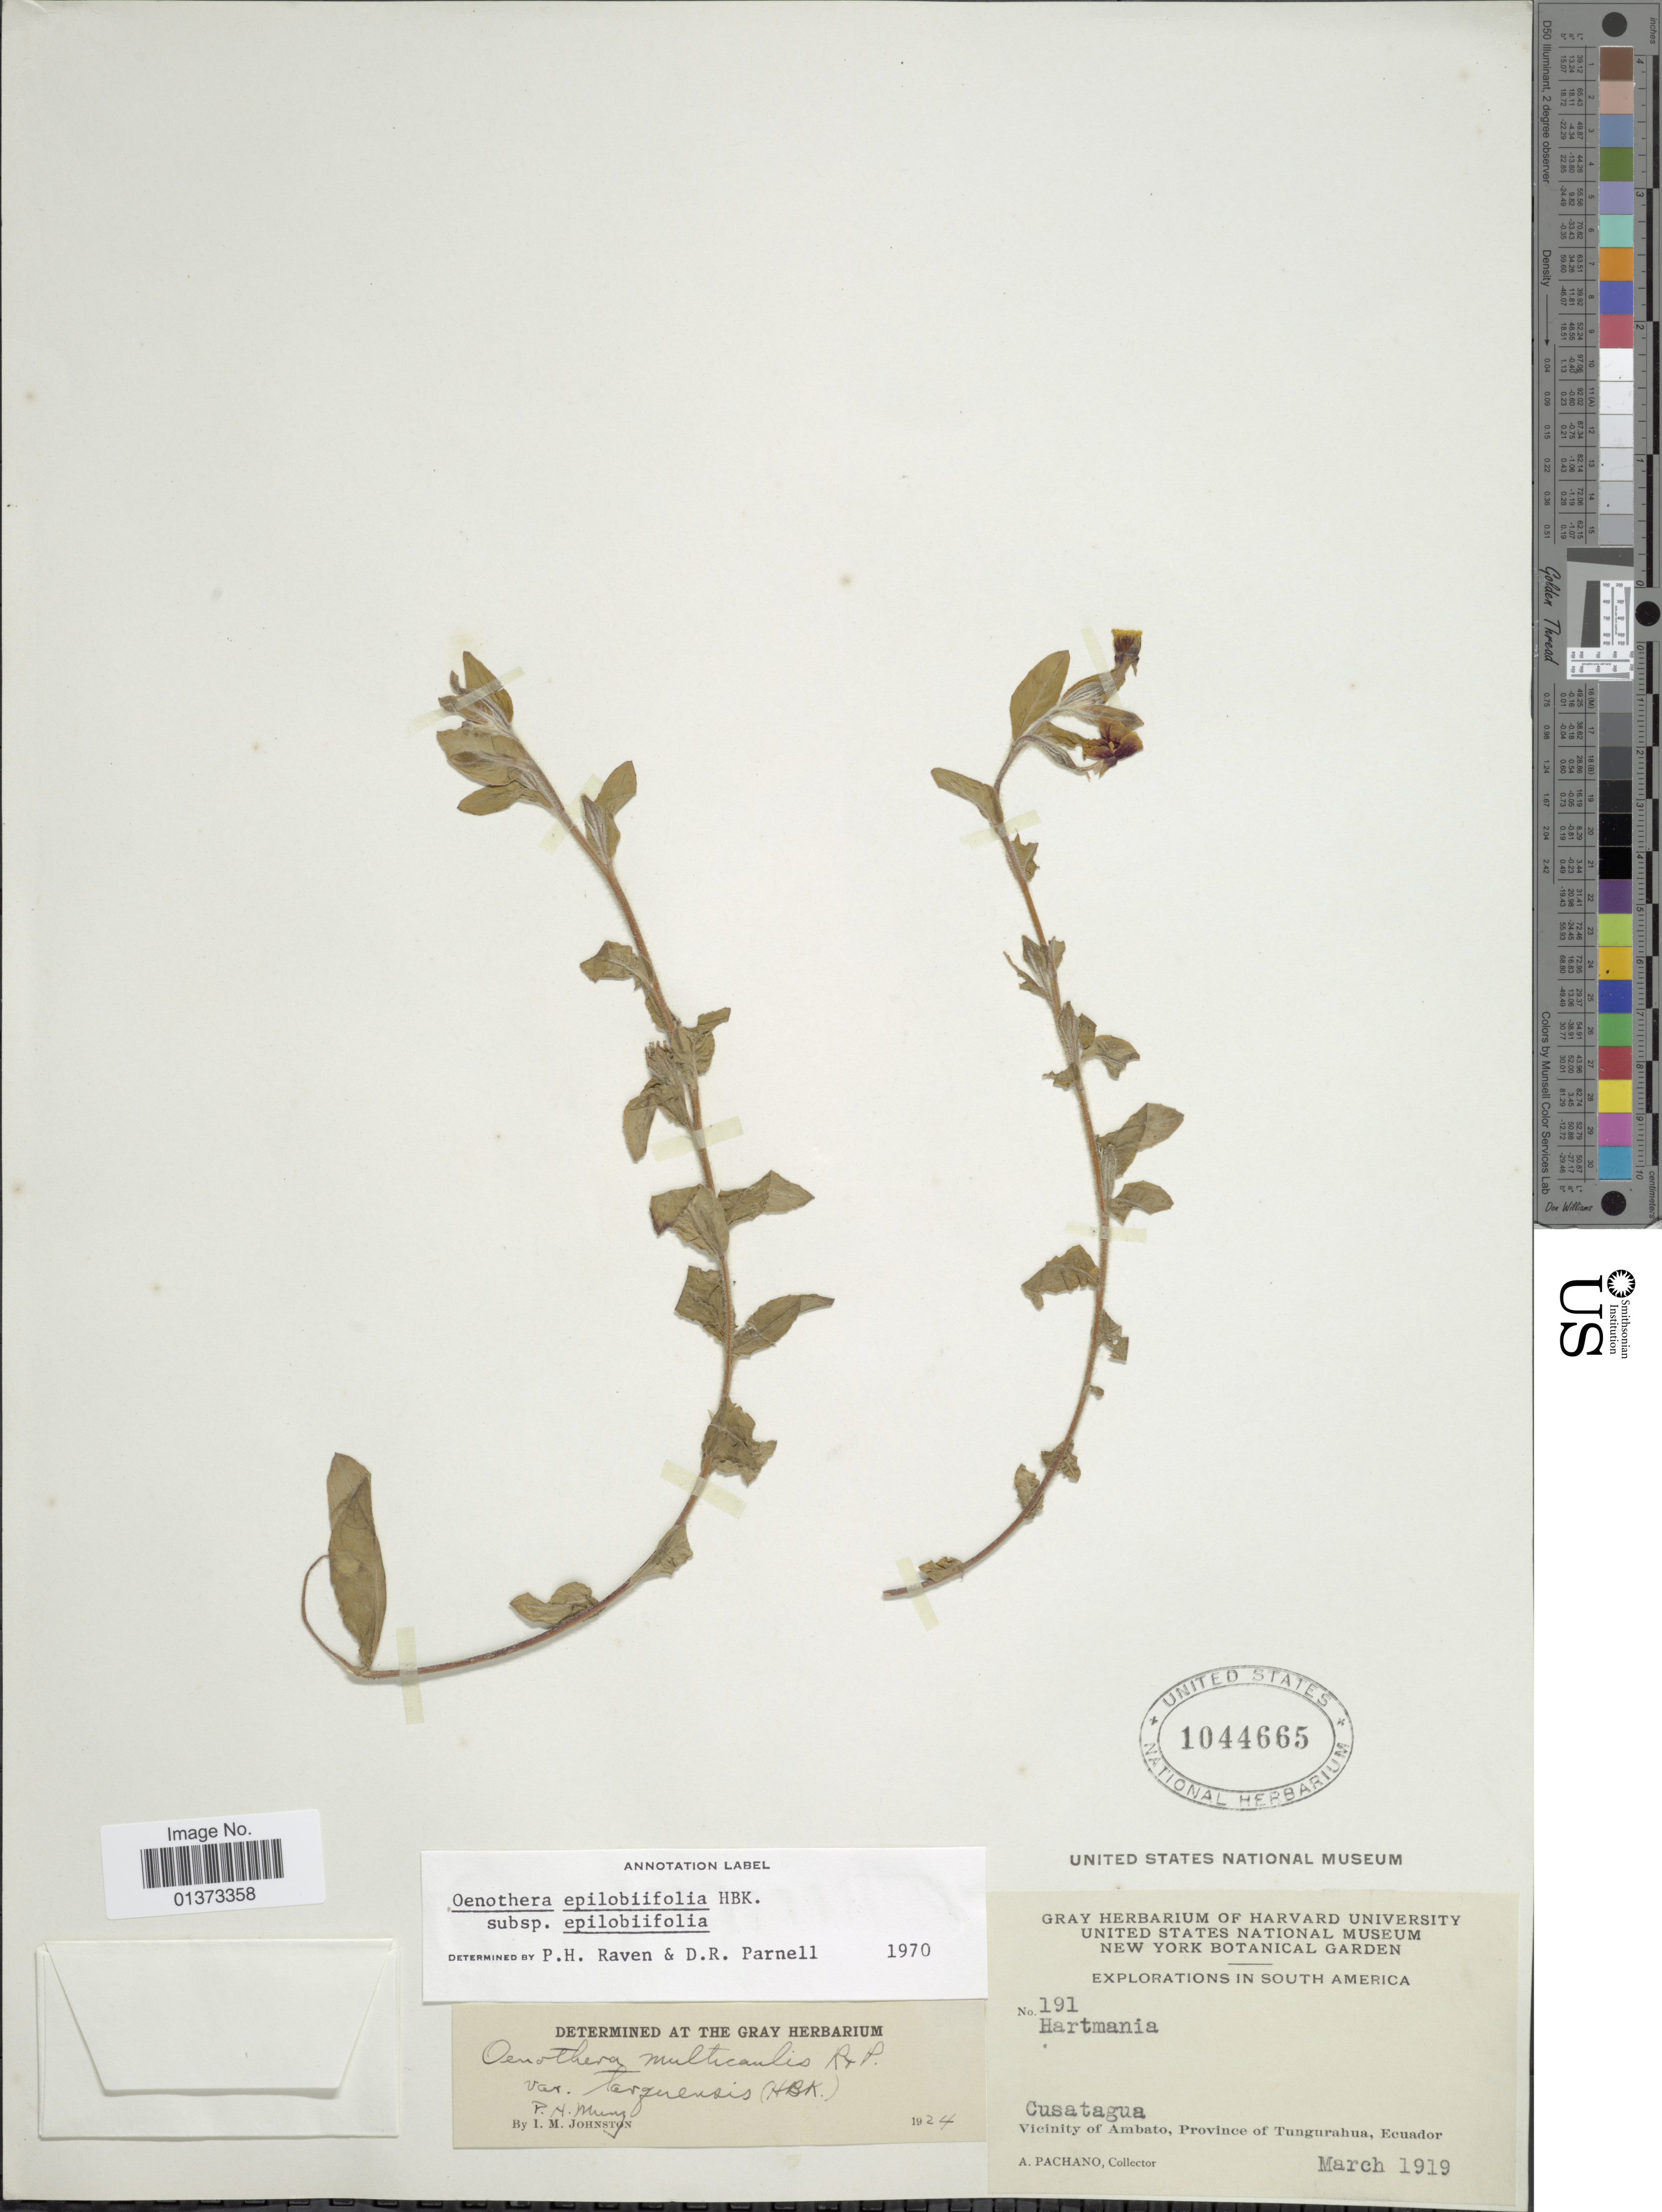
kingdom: Plantae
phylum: Tracheophyta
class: Magnoliopsida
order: Myrtales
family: Onagraceae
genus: Oenothera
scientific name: Oenothera epilobiifolia subsp. epilobiifolia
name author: Kunth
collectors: A. Pachano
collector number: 191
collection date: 1919-03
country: Ecuador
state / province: Tungurahua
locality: Cusatagua, Vicinity of Ambato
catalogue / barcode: US 1044665